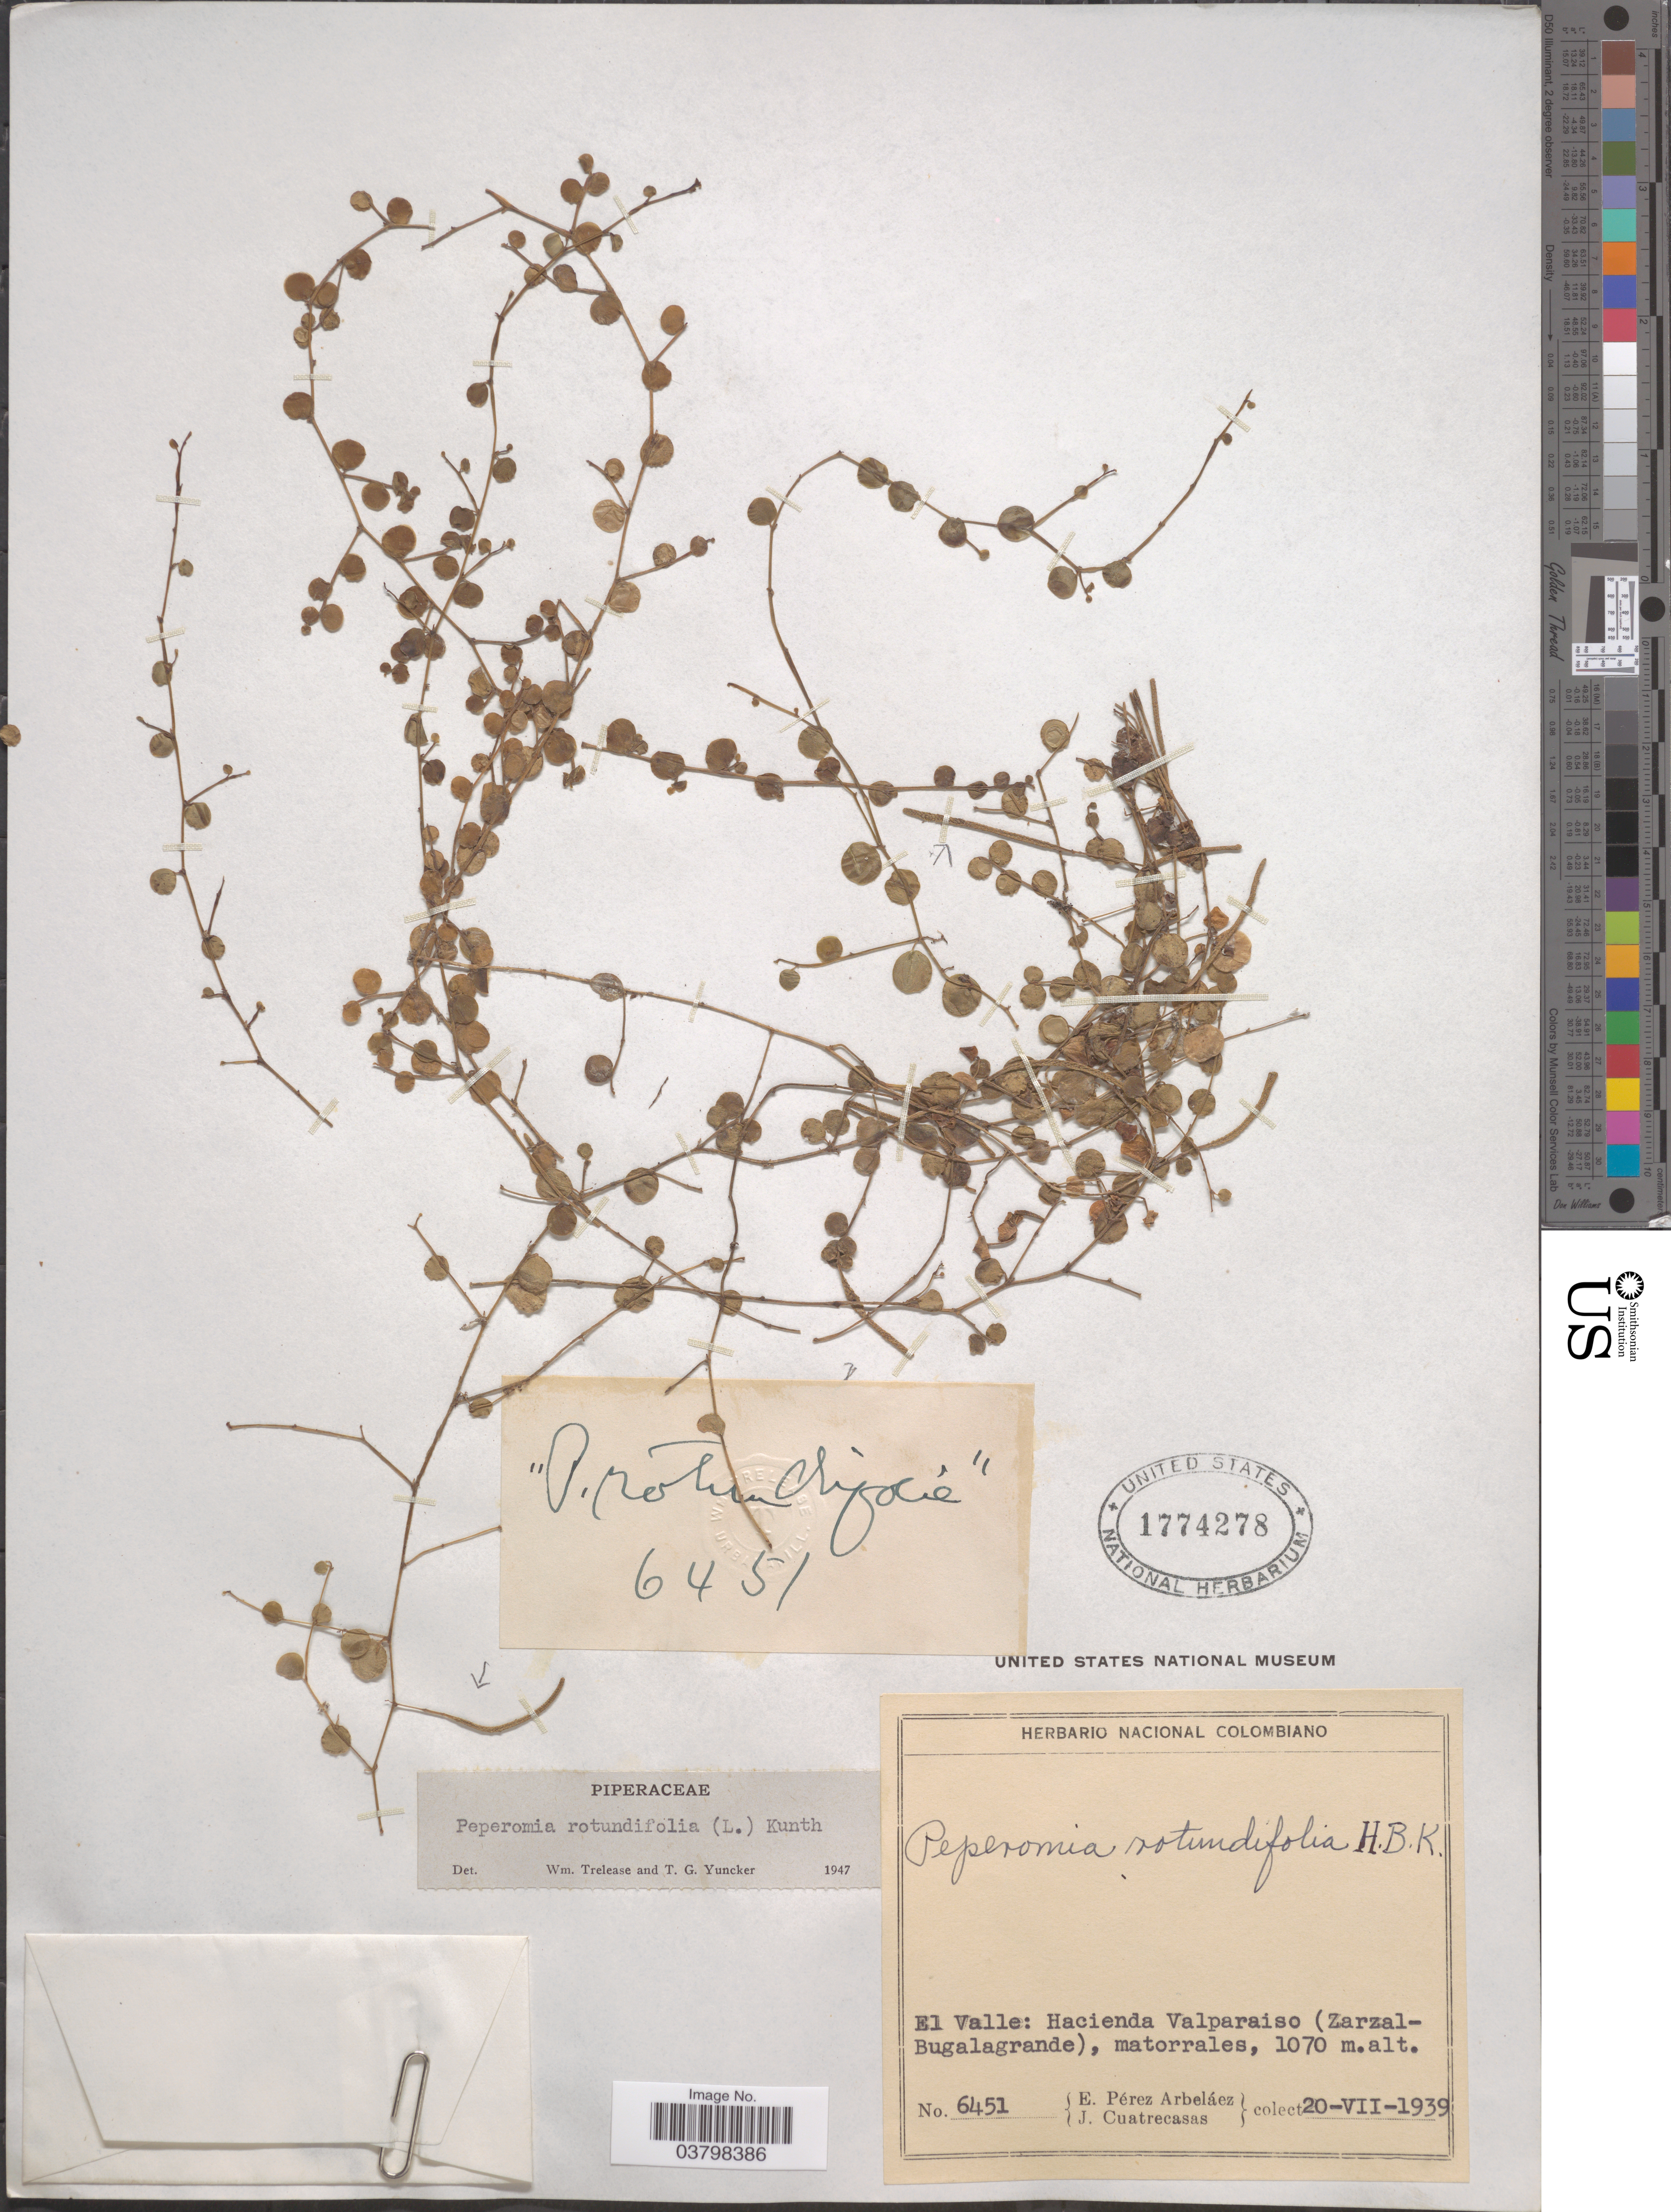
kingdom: Plantae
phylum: Tracheophyta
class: Magnoliopsida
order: Piperales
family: Piperaceae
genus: Peperomia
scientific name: Peperomia rotundifolia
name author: (L.) Kunth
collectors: E. Pérez Arbeláez & J. Cuatrecasas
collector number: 6451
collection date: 1939-07-20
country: Colombia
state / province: Valle del Cauca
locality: El Valle: Hacienda Valparaiso (Zarzal-Bugalagrande), matorrales.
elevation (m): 1070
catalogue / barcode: US 1774278